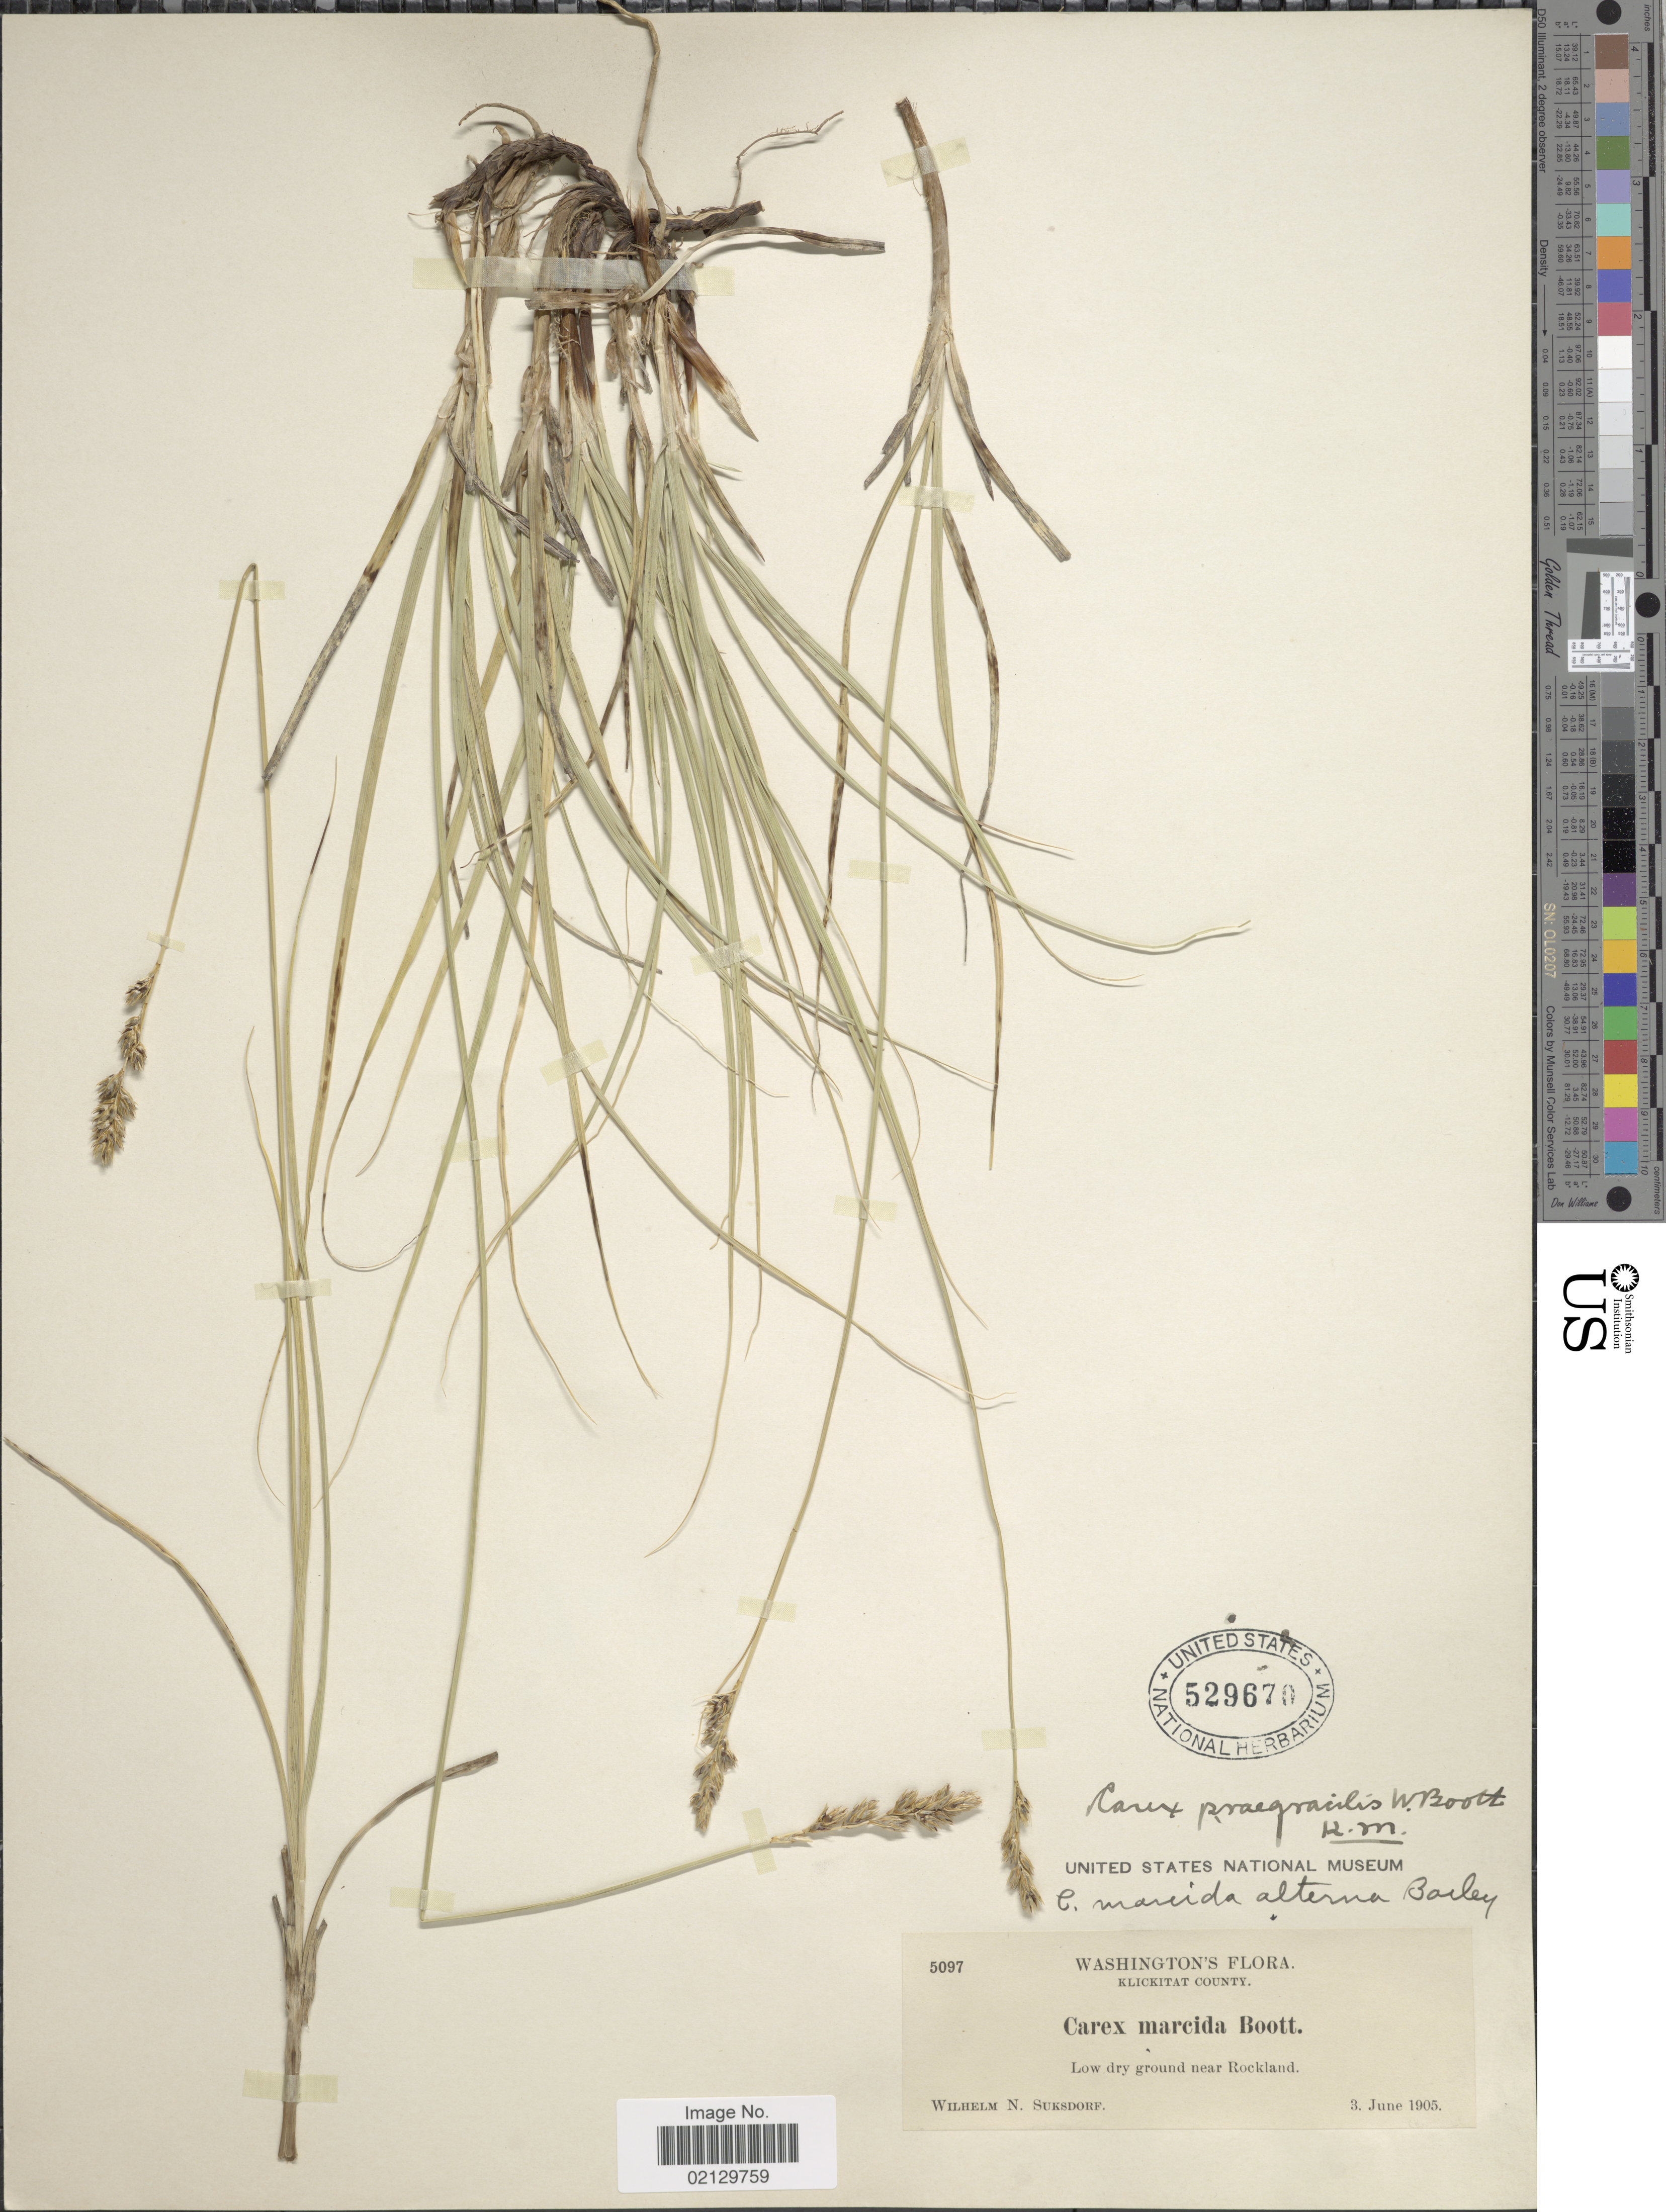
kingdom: Plantae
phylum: Tracheophyta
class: Liliopsida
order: Poales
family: Cyperaceae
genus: Carex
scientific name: Carex praegracilis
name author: W. Boott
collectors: W. N. Suksdorf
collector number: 5097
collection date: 1905-06-03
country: United States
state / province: Washington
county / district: Klickitat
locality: Klickitat County, Low dry ground near Rockland.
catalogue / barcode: US 529670